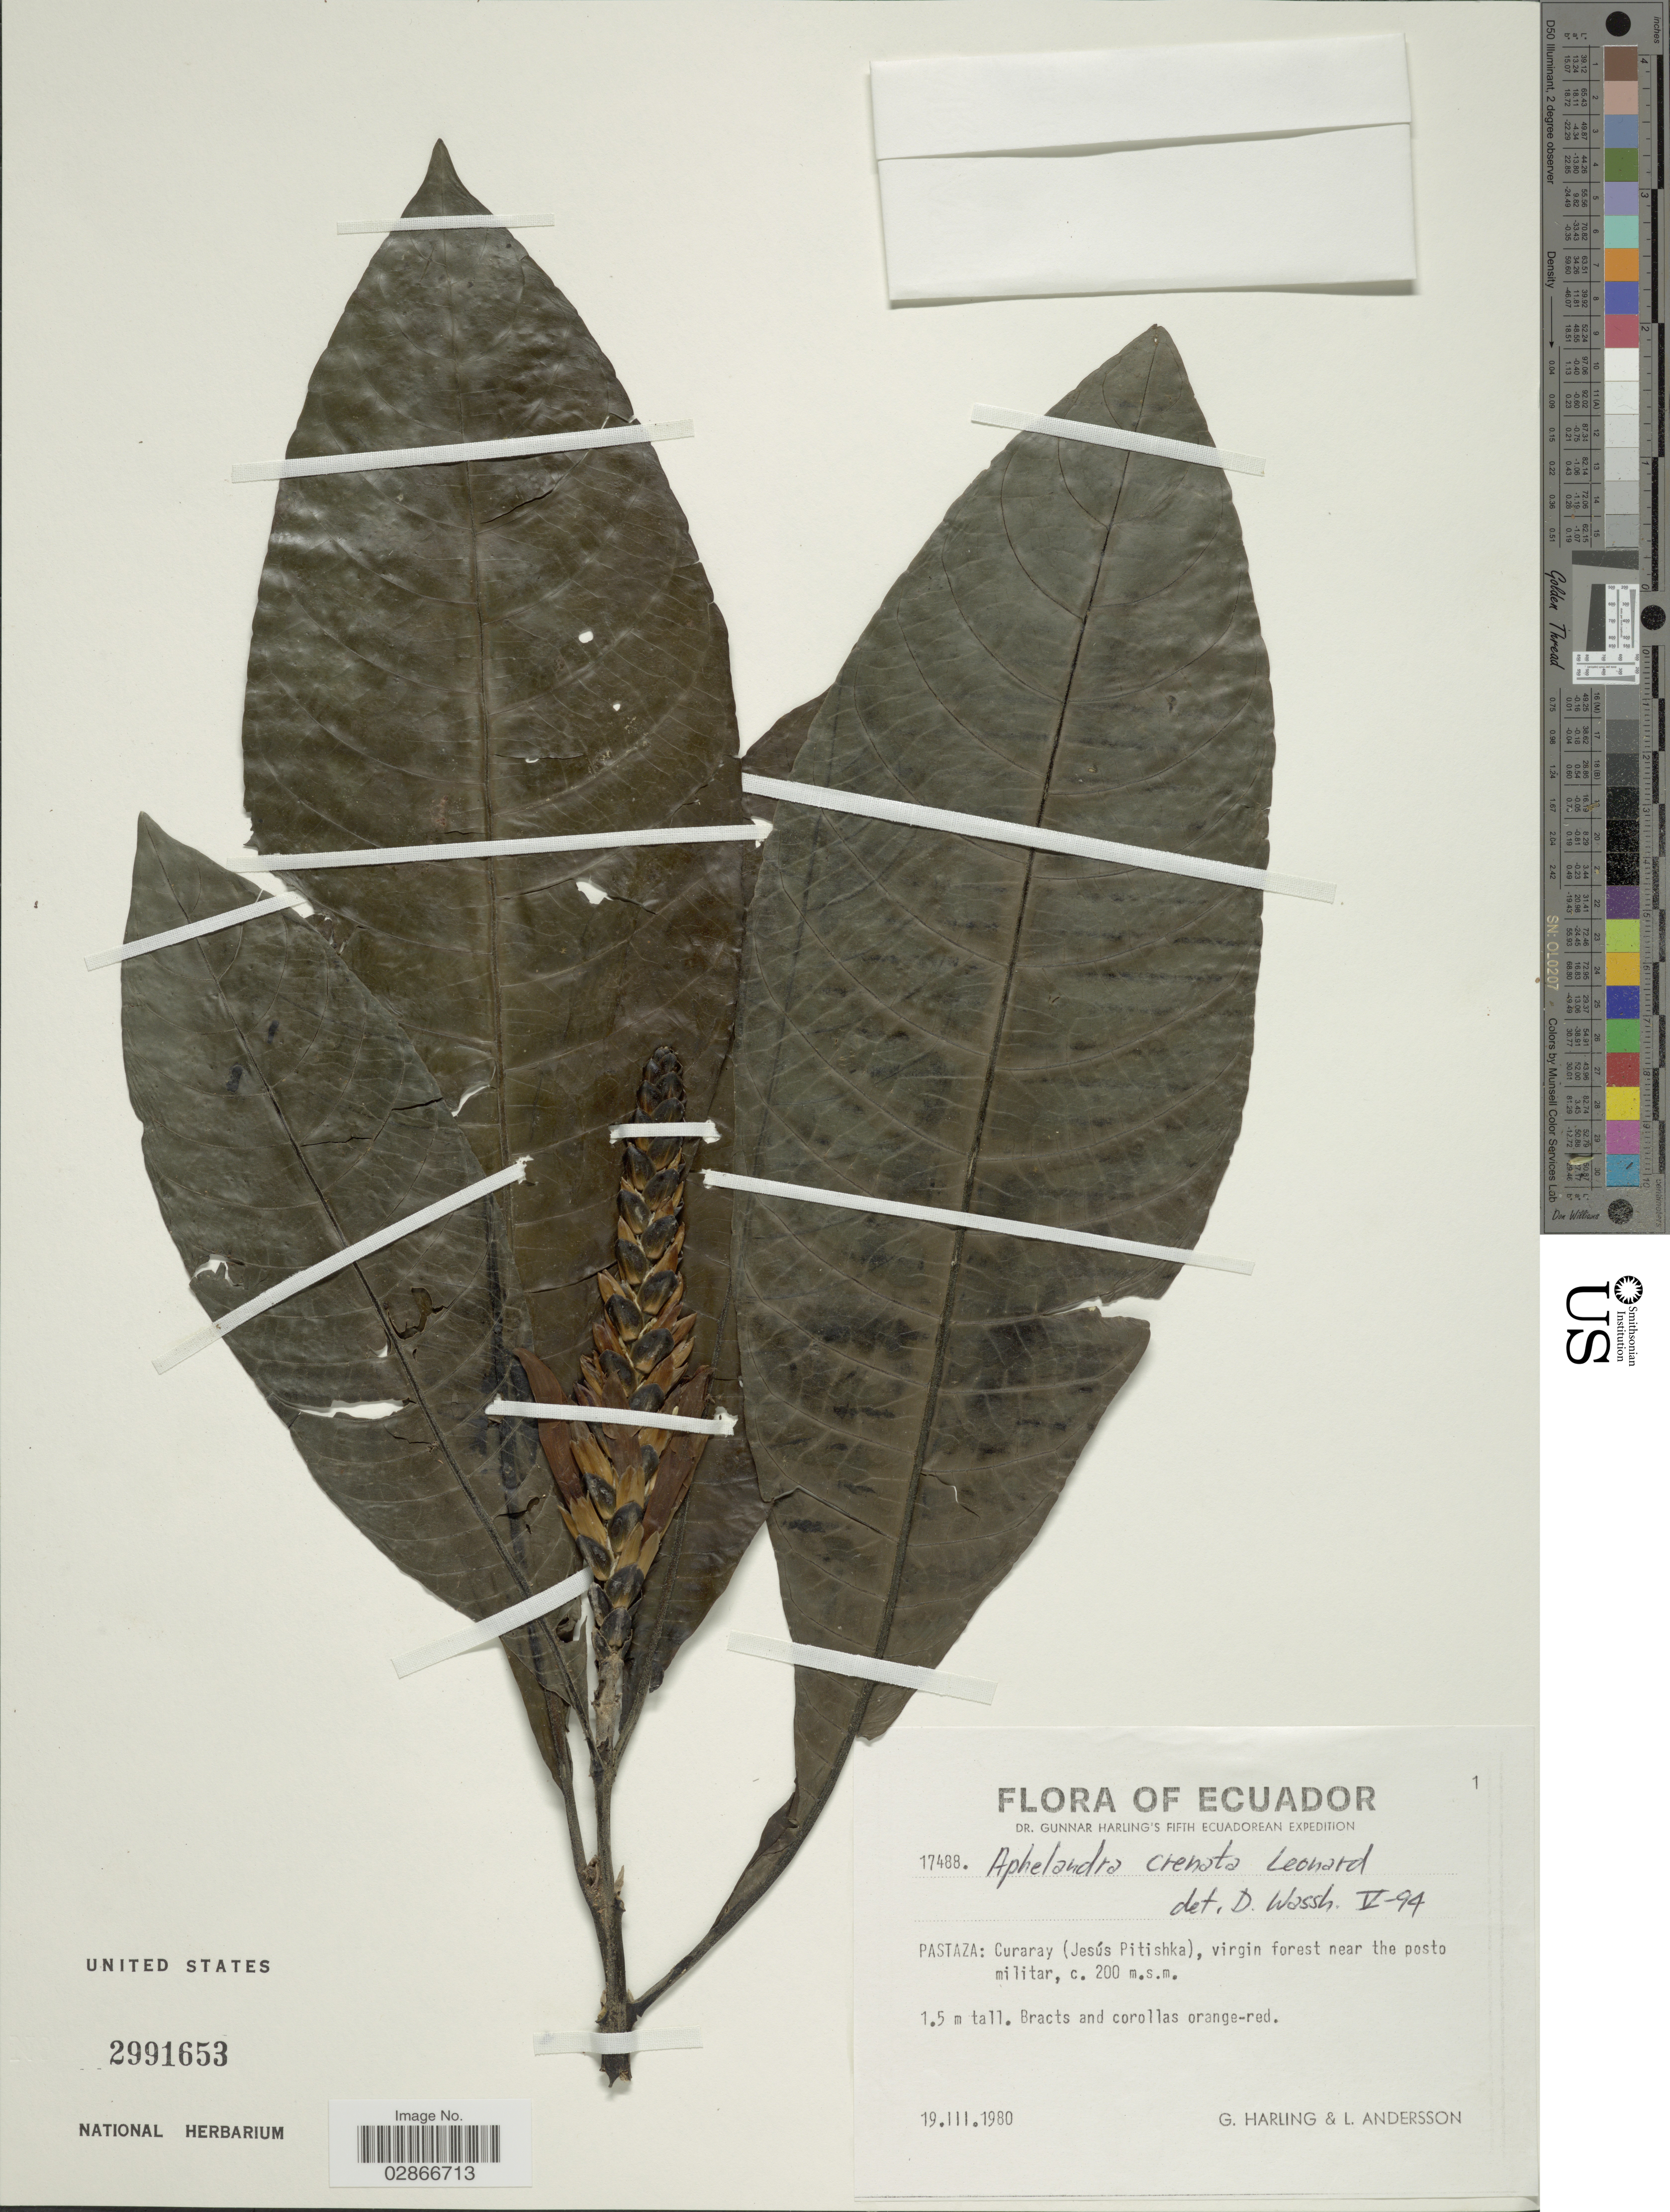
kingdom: Plantae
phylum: Tracheophyta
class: Magnoliopsida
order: Lamiales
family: Acanthaceae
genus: Aphelandra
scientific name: Aphelandra crenata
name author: Leonard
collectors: G. Harling & L. Andersson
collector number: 17488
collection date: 1980-03-19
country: Ecuador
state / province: Pastaza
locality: Curaray (Jesús Pitishka), virgin forest near the posto militar.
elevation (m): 200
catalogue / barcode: US 2991653